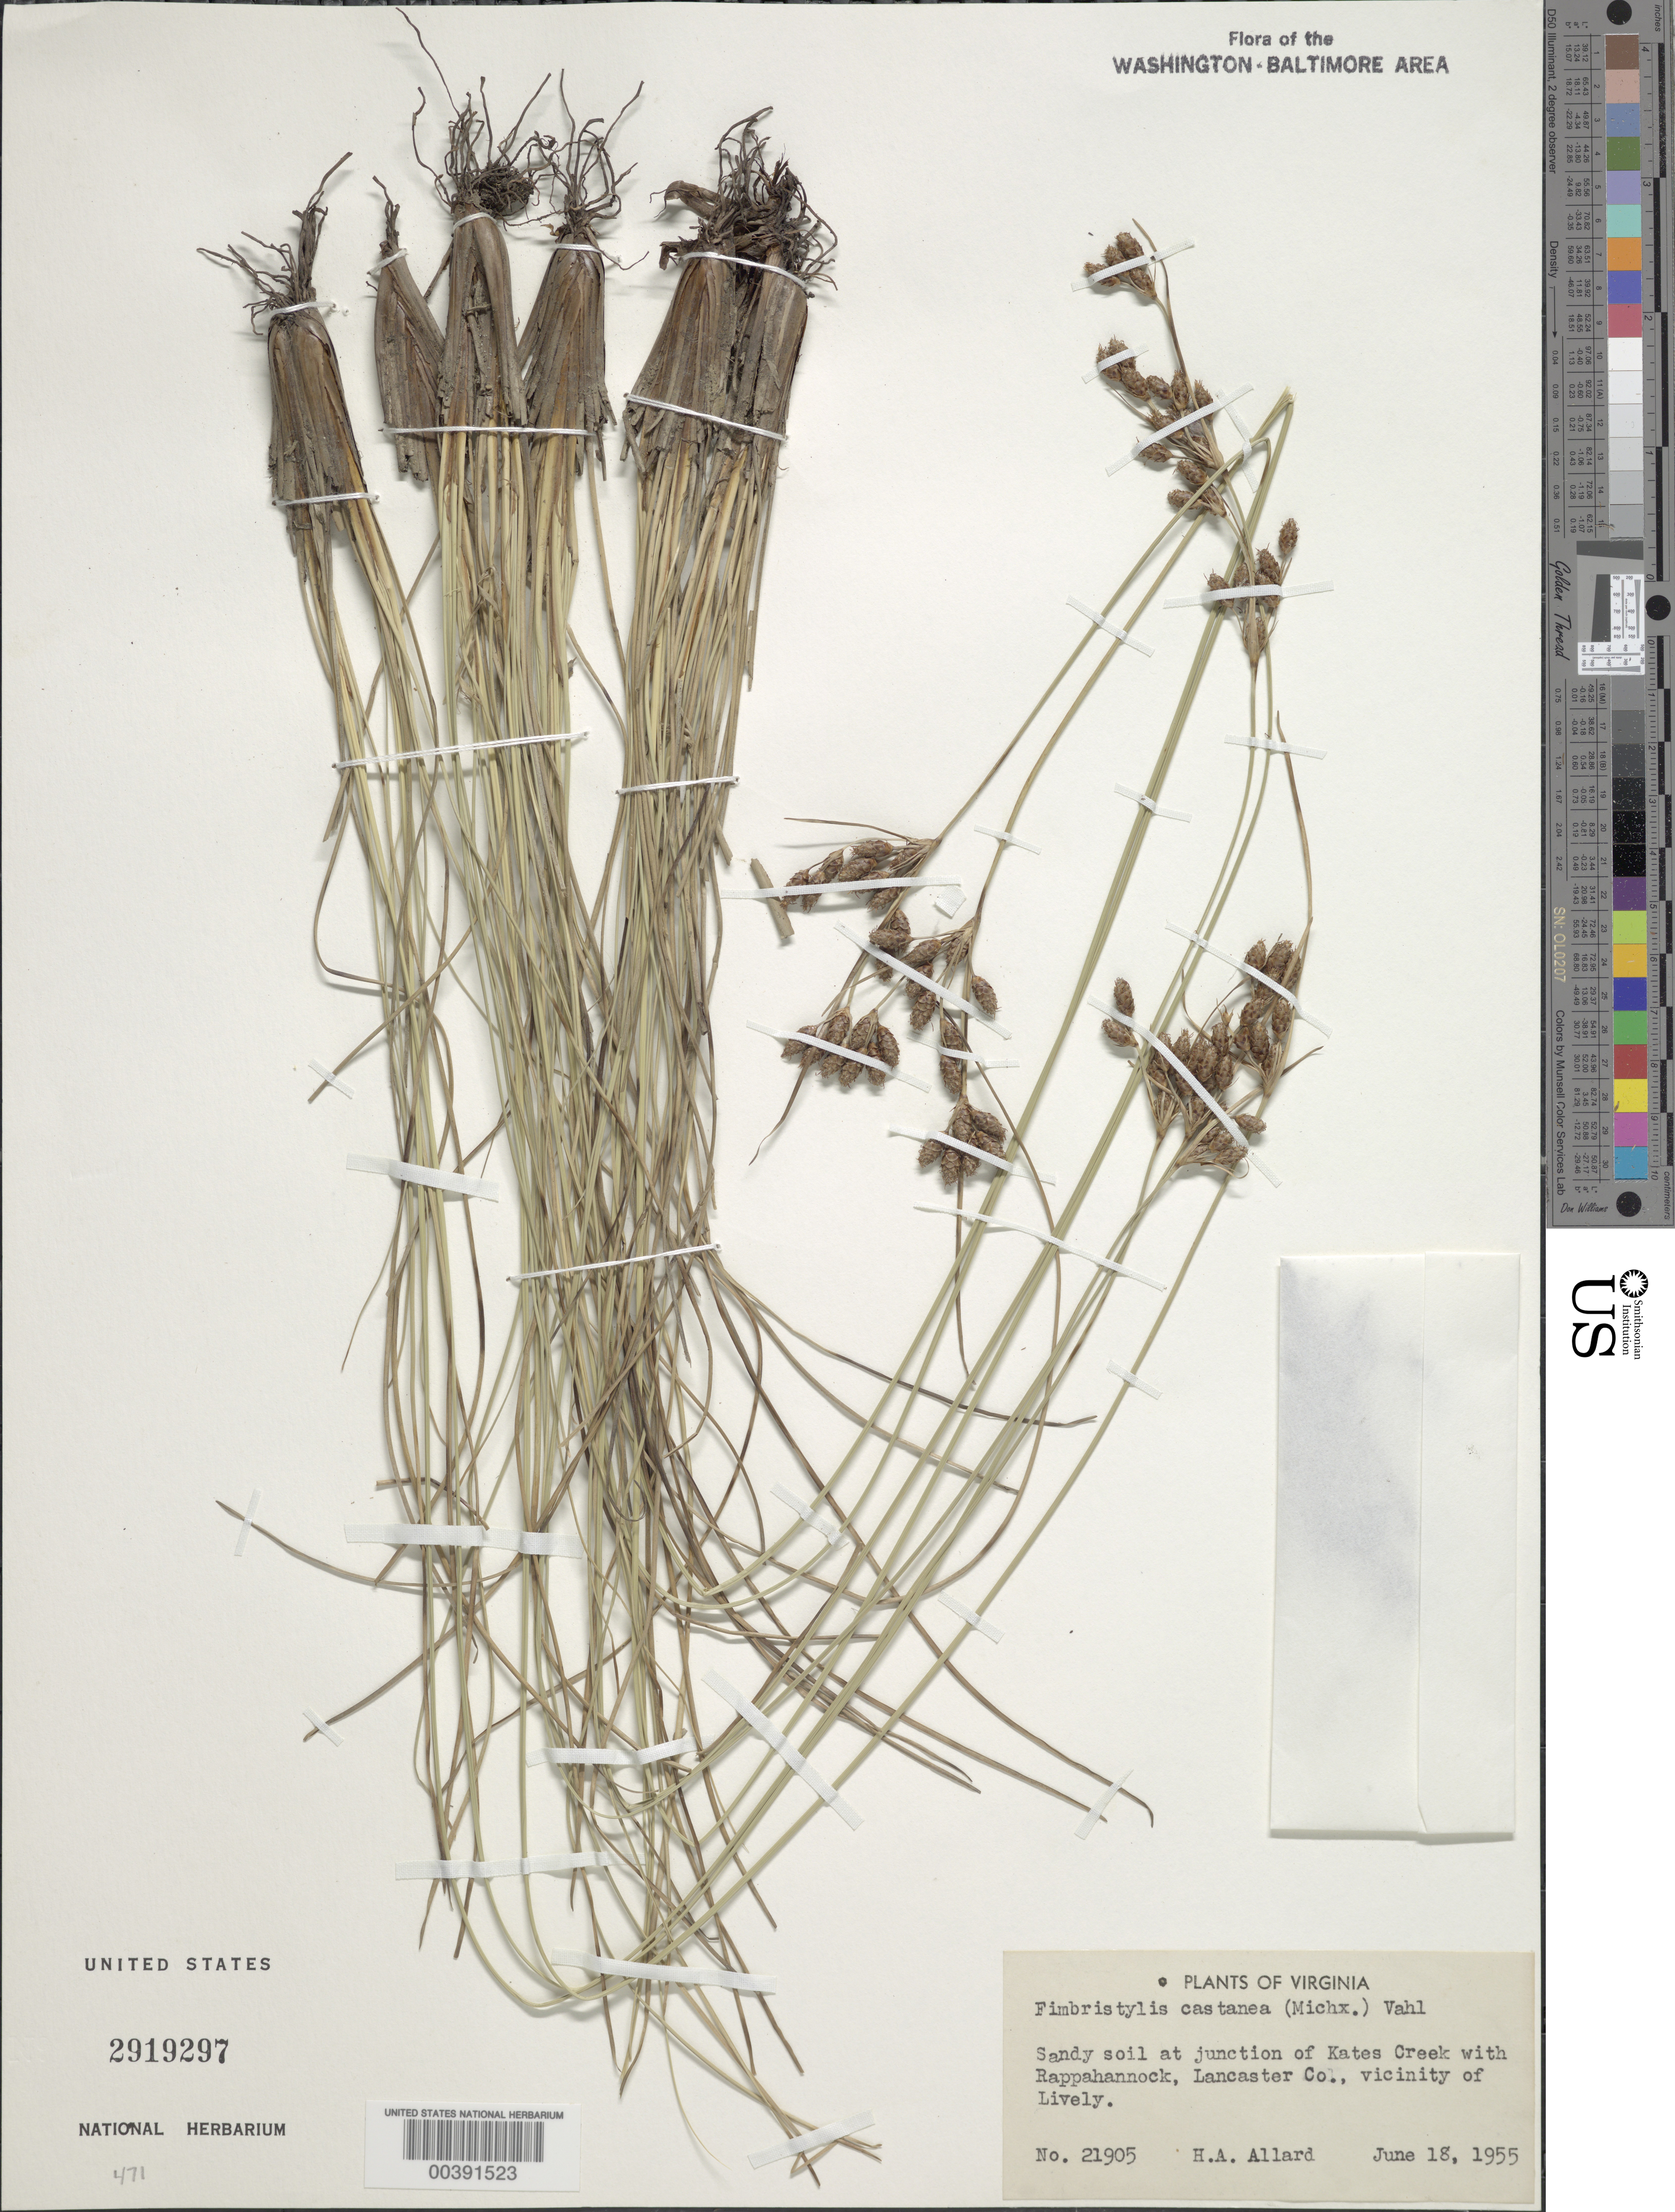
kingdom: Plantae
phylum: Tracheophyta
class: Liliopsida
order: Poales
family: Cyperaceae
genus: Fimbristylis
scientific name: Fimbristylis castanea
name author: (Michx.) Vahl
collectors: H. A. Allard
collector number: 21905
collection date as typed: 18 Jun 1955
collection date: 1955-06-18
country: United States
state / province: Virginia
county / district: Lancaster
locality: Kates Creek junction with Rappahannock River, Lively vicinity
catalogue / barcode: US 2919297